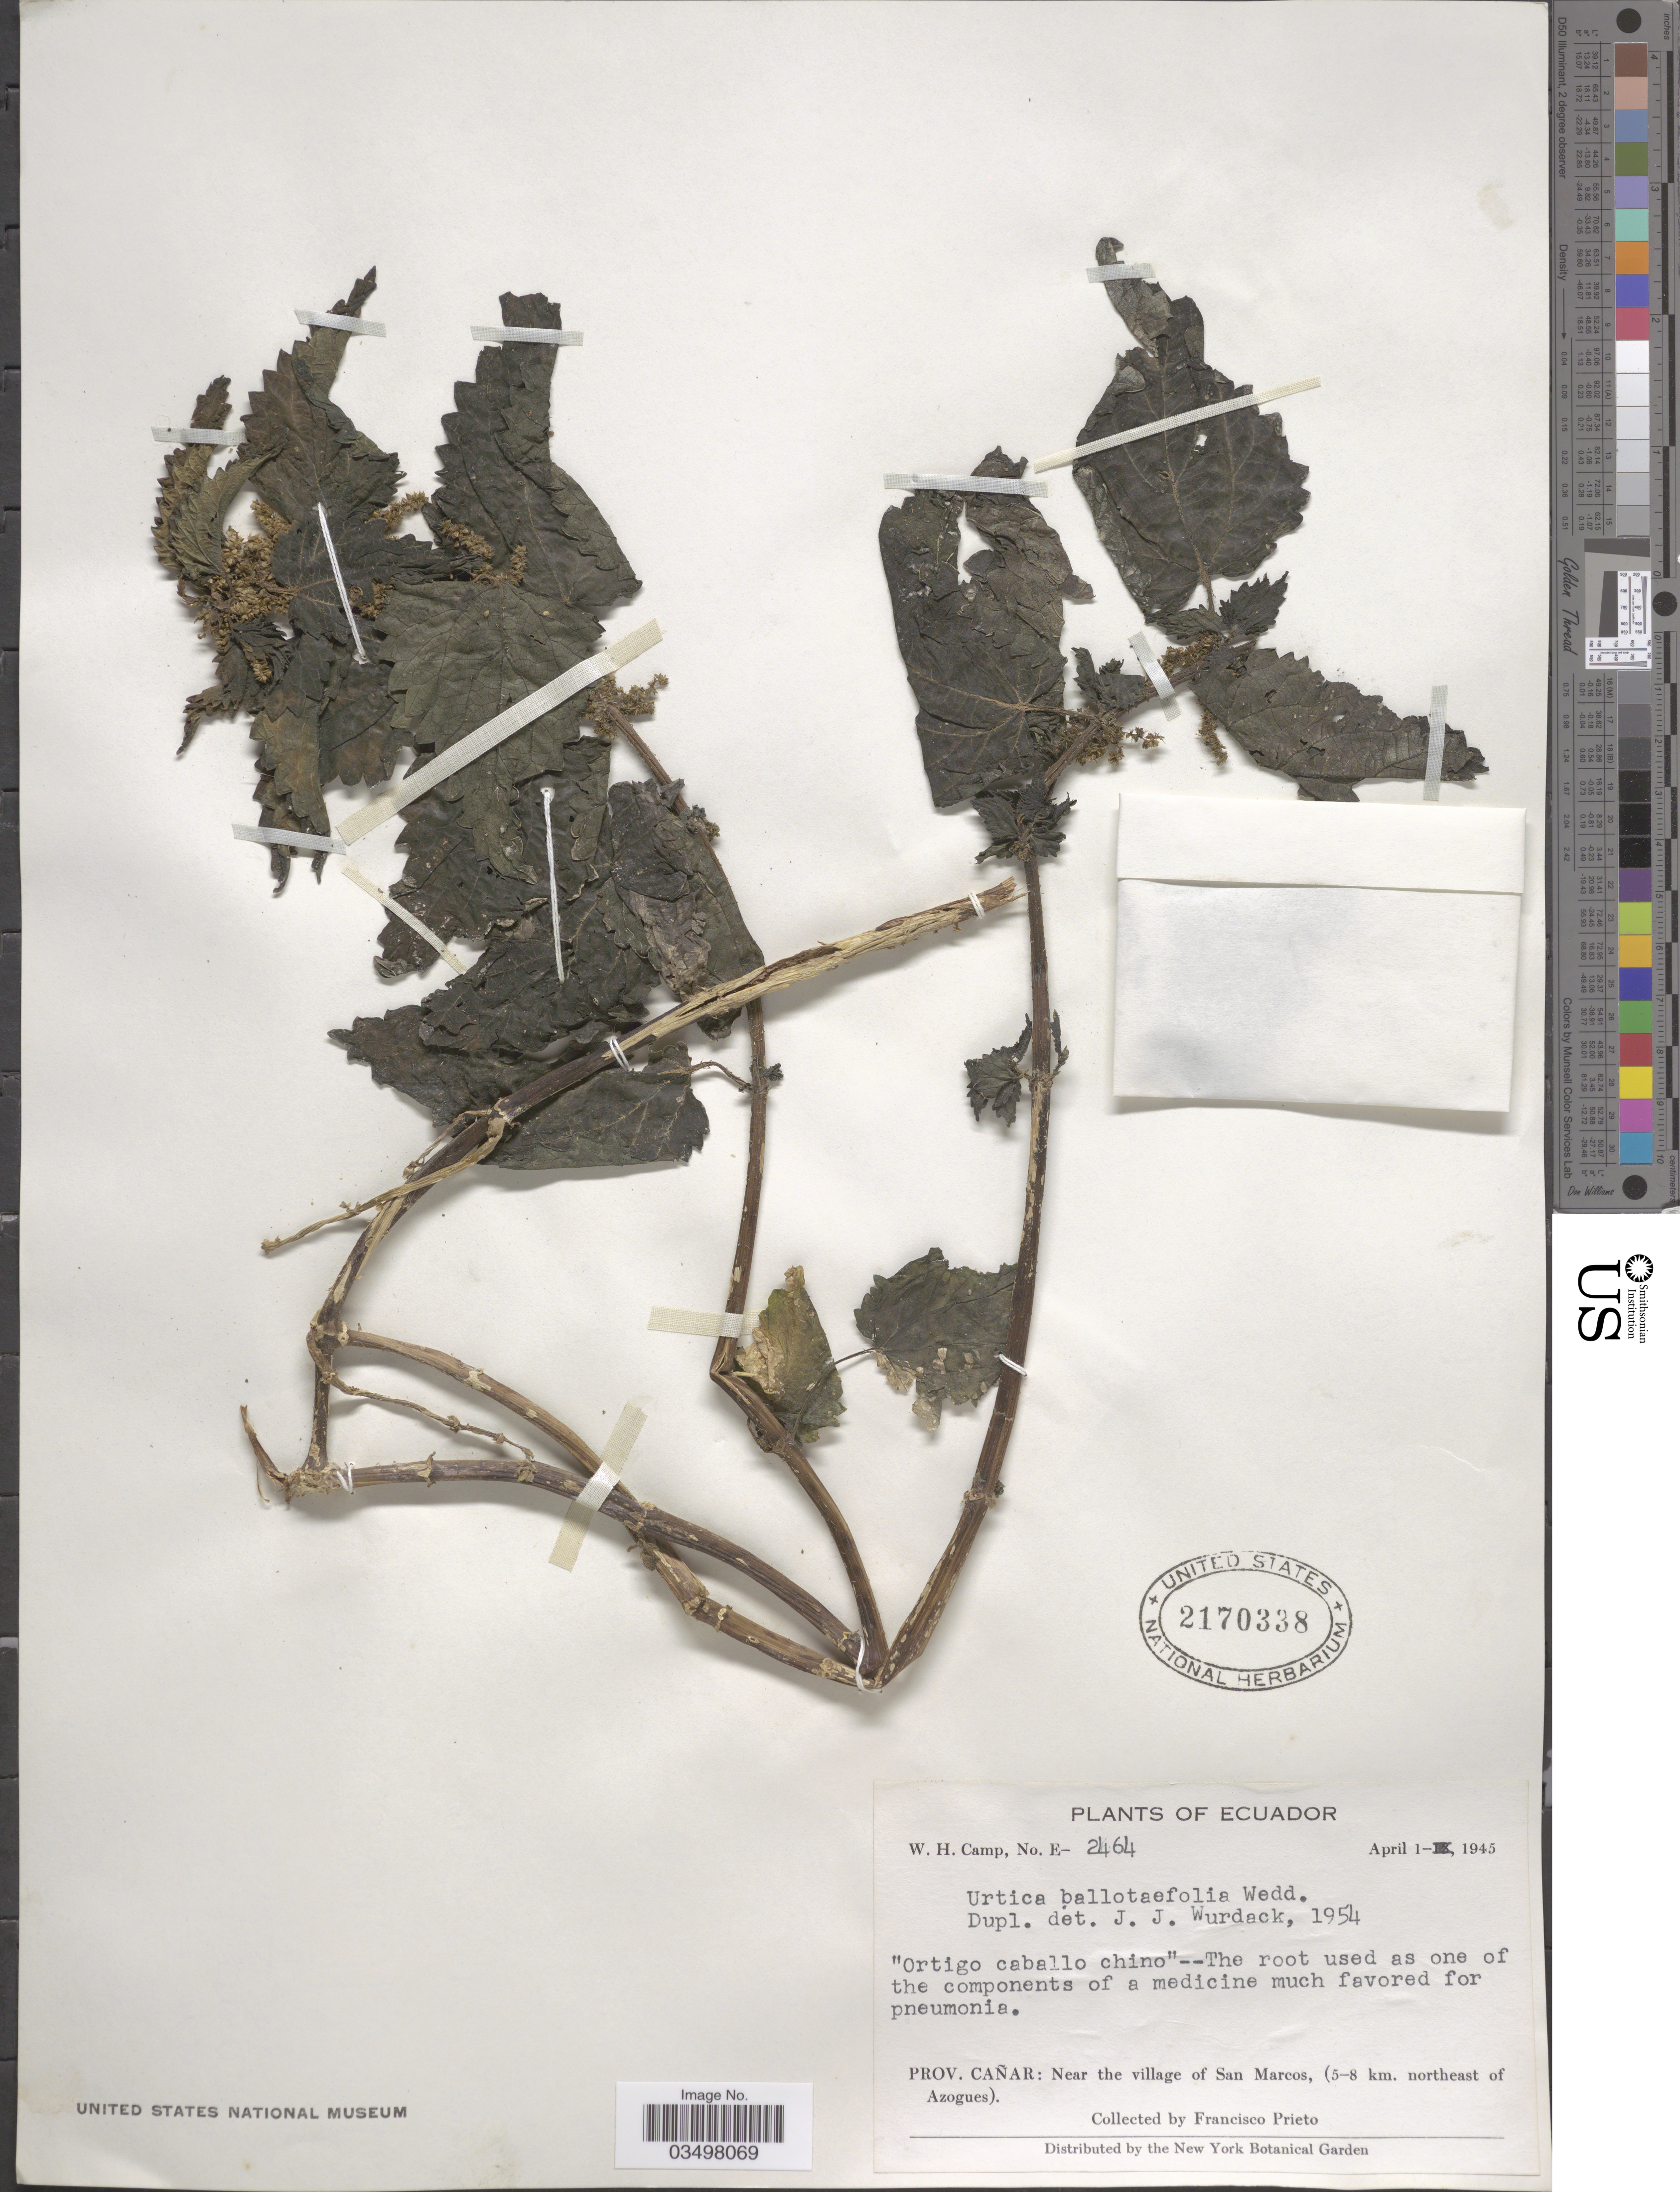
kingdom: Plantae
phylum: Tracheophyta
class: Magnoliopsida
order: Rosales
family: Urticaceae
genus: Urtica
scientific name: Urtica ballotifolia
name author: Wedd.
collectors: F. Prieto & W. H. Camp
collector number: E-2464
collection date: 1945-04-01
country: Ecuador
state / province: Cañar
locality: Near the village of San Marcos, (5-8 km. northeast of Azogues).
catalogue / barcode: US 2170338